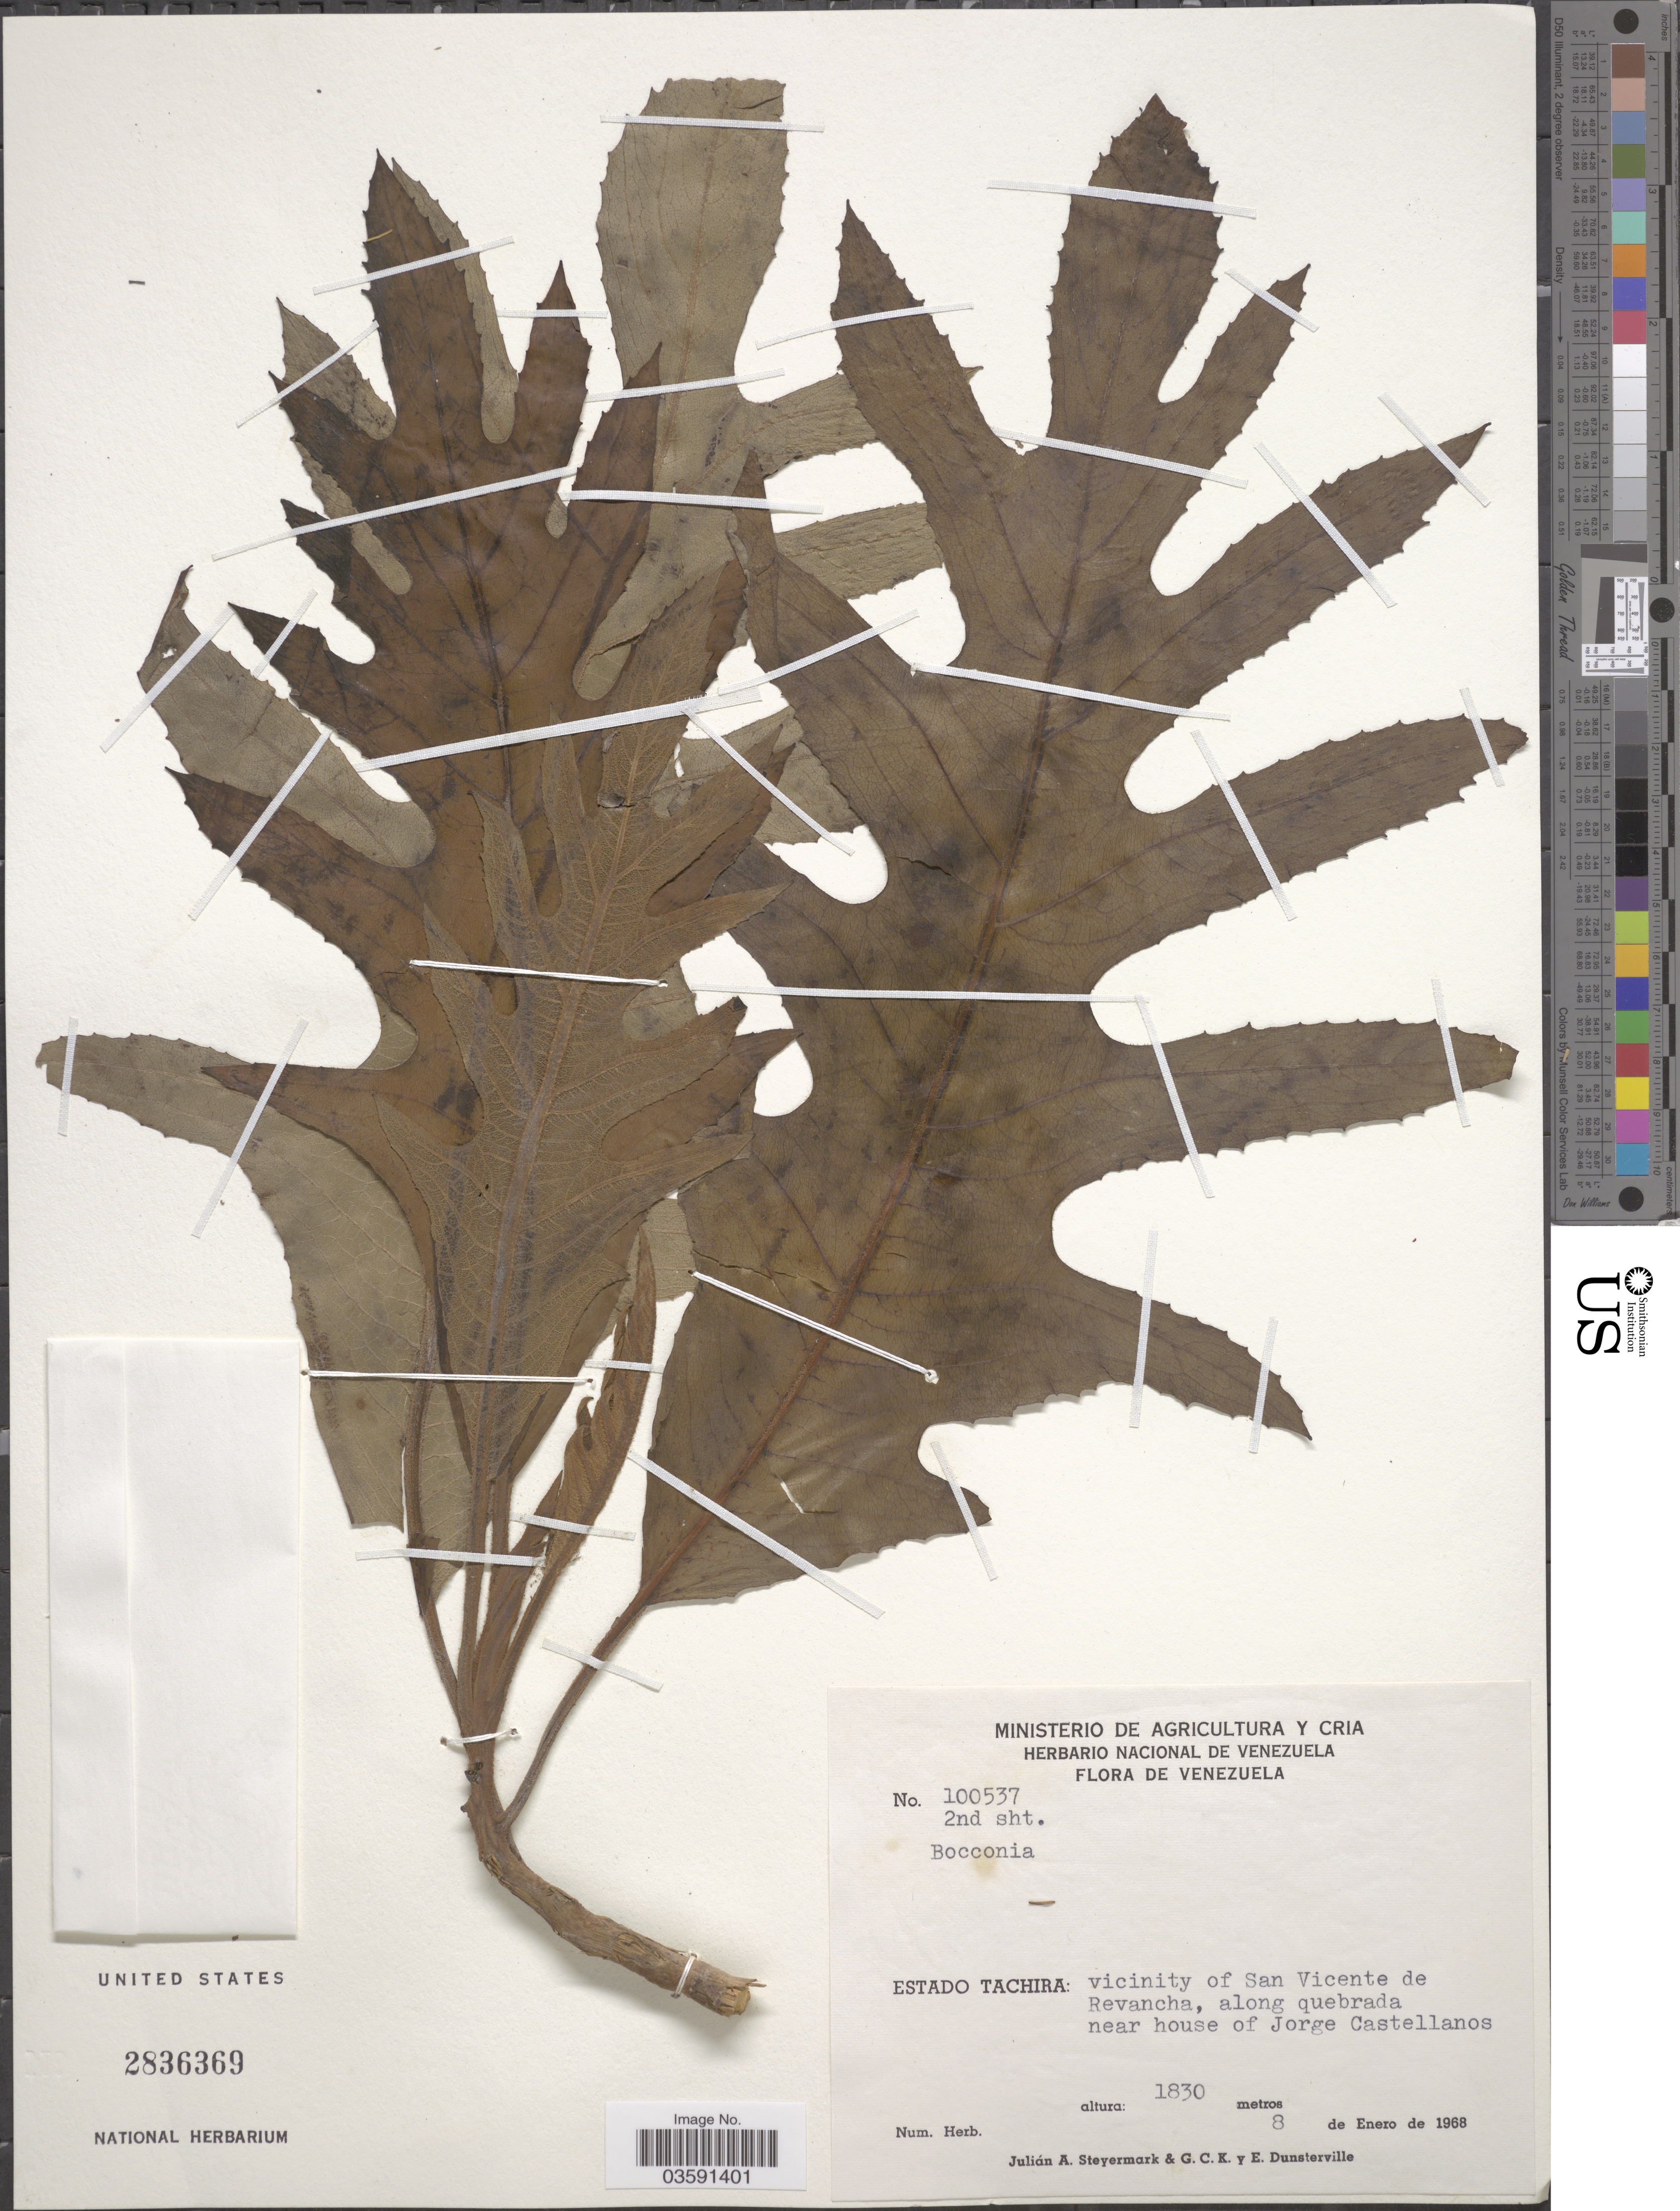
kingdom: Plantae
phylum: Tracheophyta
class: Magnoliopsida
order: Ranunculales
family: Papaveraceae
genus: Bocconia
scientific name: Bocconia sp.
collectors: J. Steyermark, G. C. K. Dunsterville & E. Dunsterville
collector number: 100537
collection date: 1968-01-08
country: Venezuela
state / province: Tachira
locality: Vicinity of San Vicente de Revancha, along quebrada near house of Jorge Castellanos.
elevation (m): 1830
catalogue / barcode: US 2836369